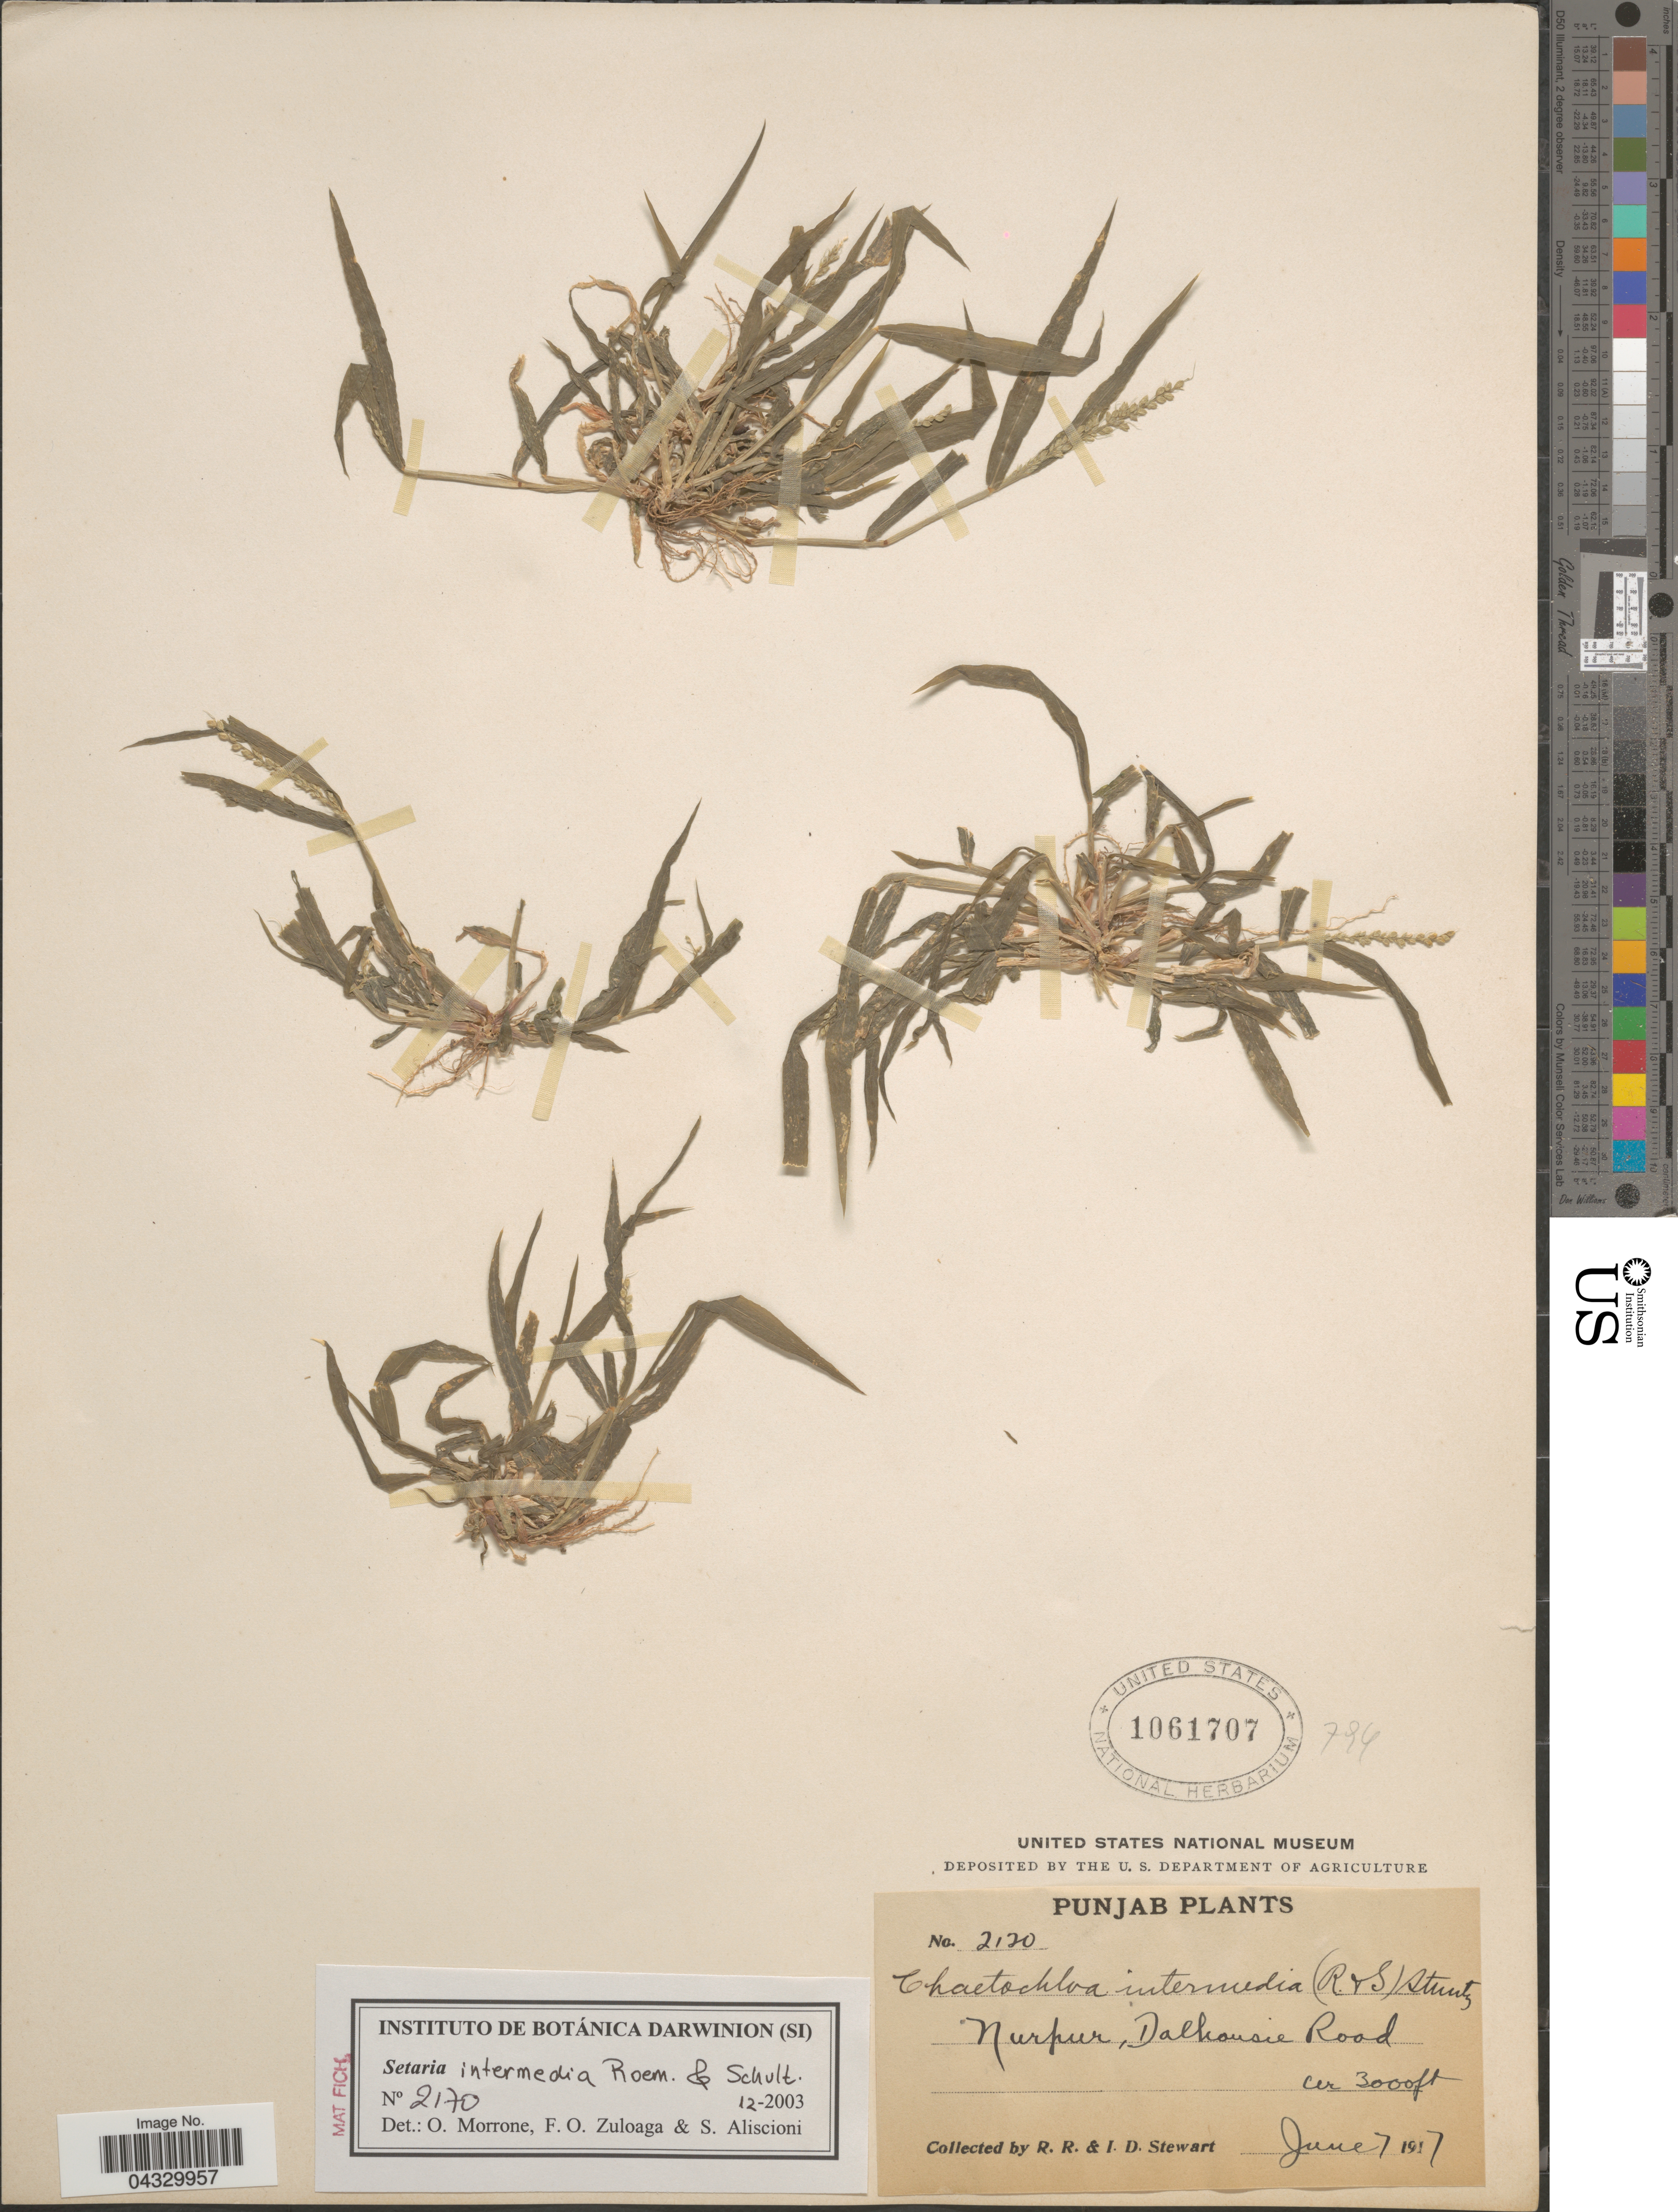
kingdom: Plantae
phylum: Tracheophyta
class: Liliopsida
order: Poales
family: Poaceae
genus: Setaria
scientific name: Setaria intermedia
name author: Roem. & Schult.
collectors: R. Stewart & I. Stewart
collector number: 2120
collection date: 1917-06-07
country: India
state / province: Punjab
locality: Nurpur, Dalhousie Road.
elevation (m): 914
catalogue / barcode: US 1061707